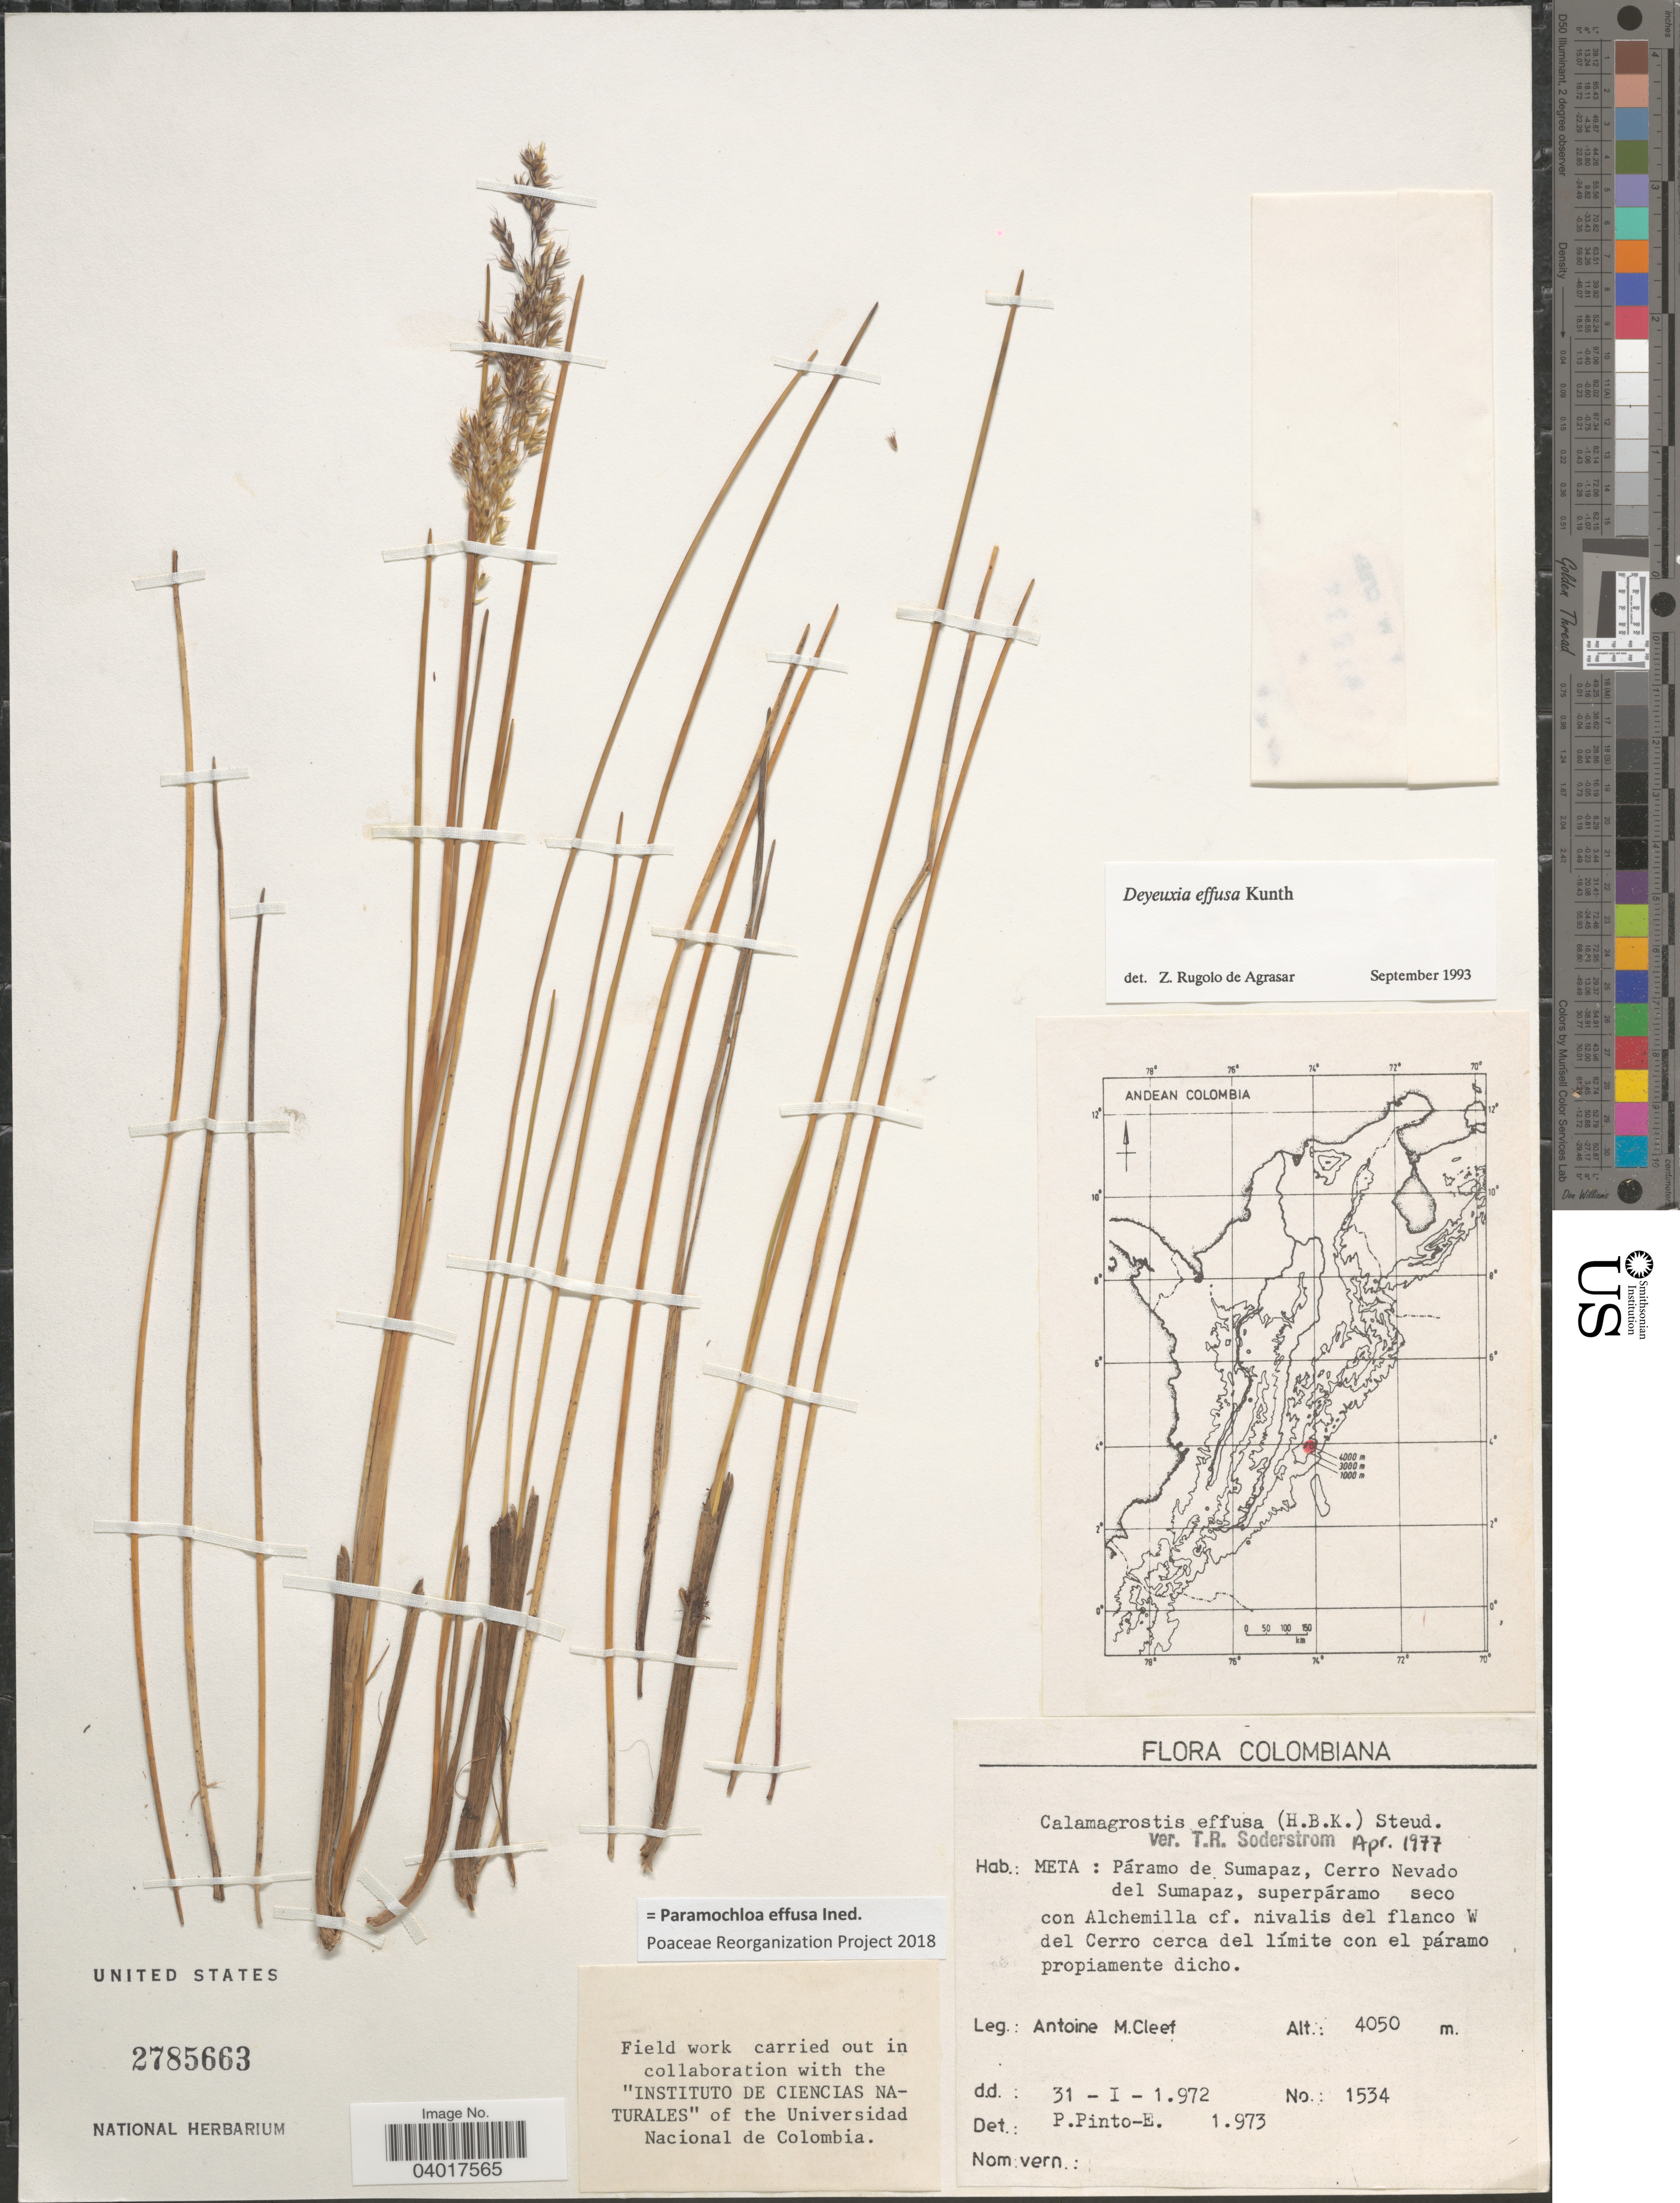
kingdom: Plantae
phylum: Tracheophyta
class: Liliopsida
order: Poales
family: Poaceae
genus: Paramochloa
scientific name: Paramochloa effusa ined.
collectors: A. M. Cleef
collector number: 1534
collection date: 1972-01-31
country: Colombia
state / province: Meta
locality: Páramo de Sumapaz, Cerro Nevado del Sumapaz, superpáramo seco con Alchemilla cf. nivalis del flanco W del Cerro cerca del límite con el páramo propiamente dicho.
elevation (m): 4050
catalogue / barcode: US 2785663